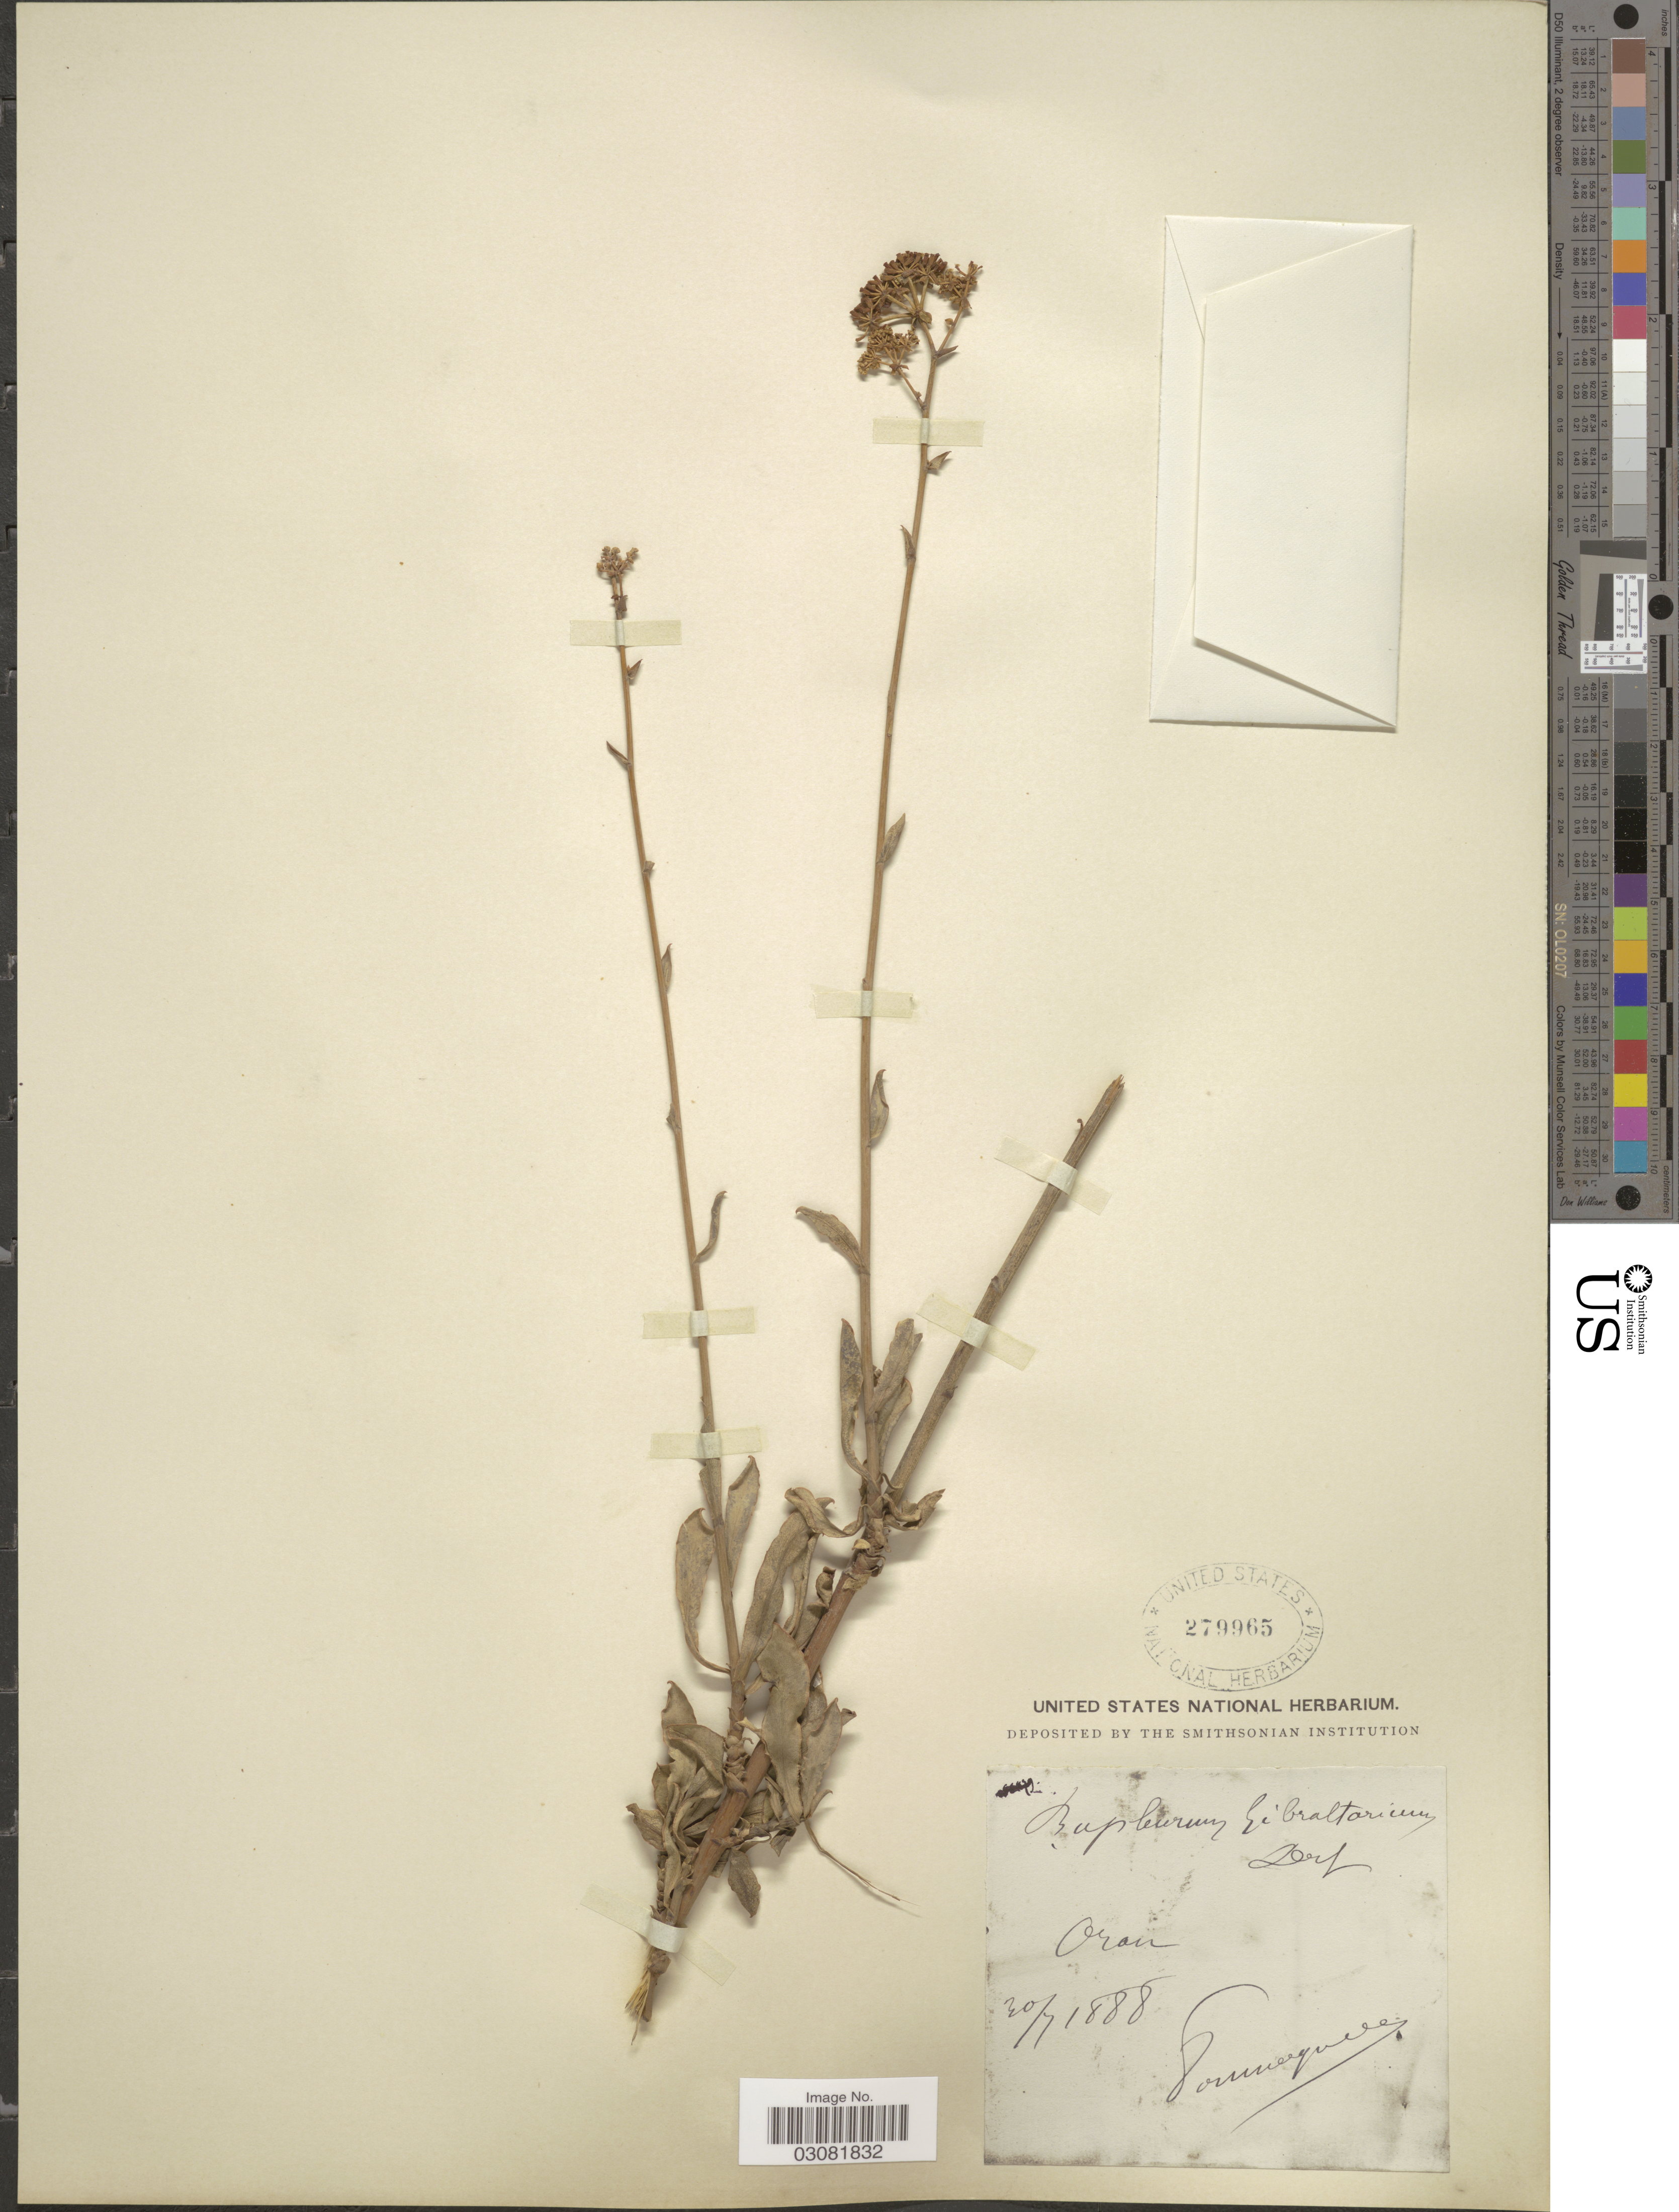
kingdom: Plantae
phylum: Tracheophyta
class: Magnoliopsida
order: Apiales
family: Apiaceae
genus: Bupleurum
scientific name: Bupleurum gibraltaricum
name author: Lam.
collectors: F. Doumergue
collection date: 1888-07-30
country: Algeria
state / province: Oran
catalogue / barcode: US 279965